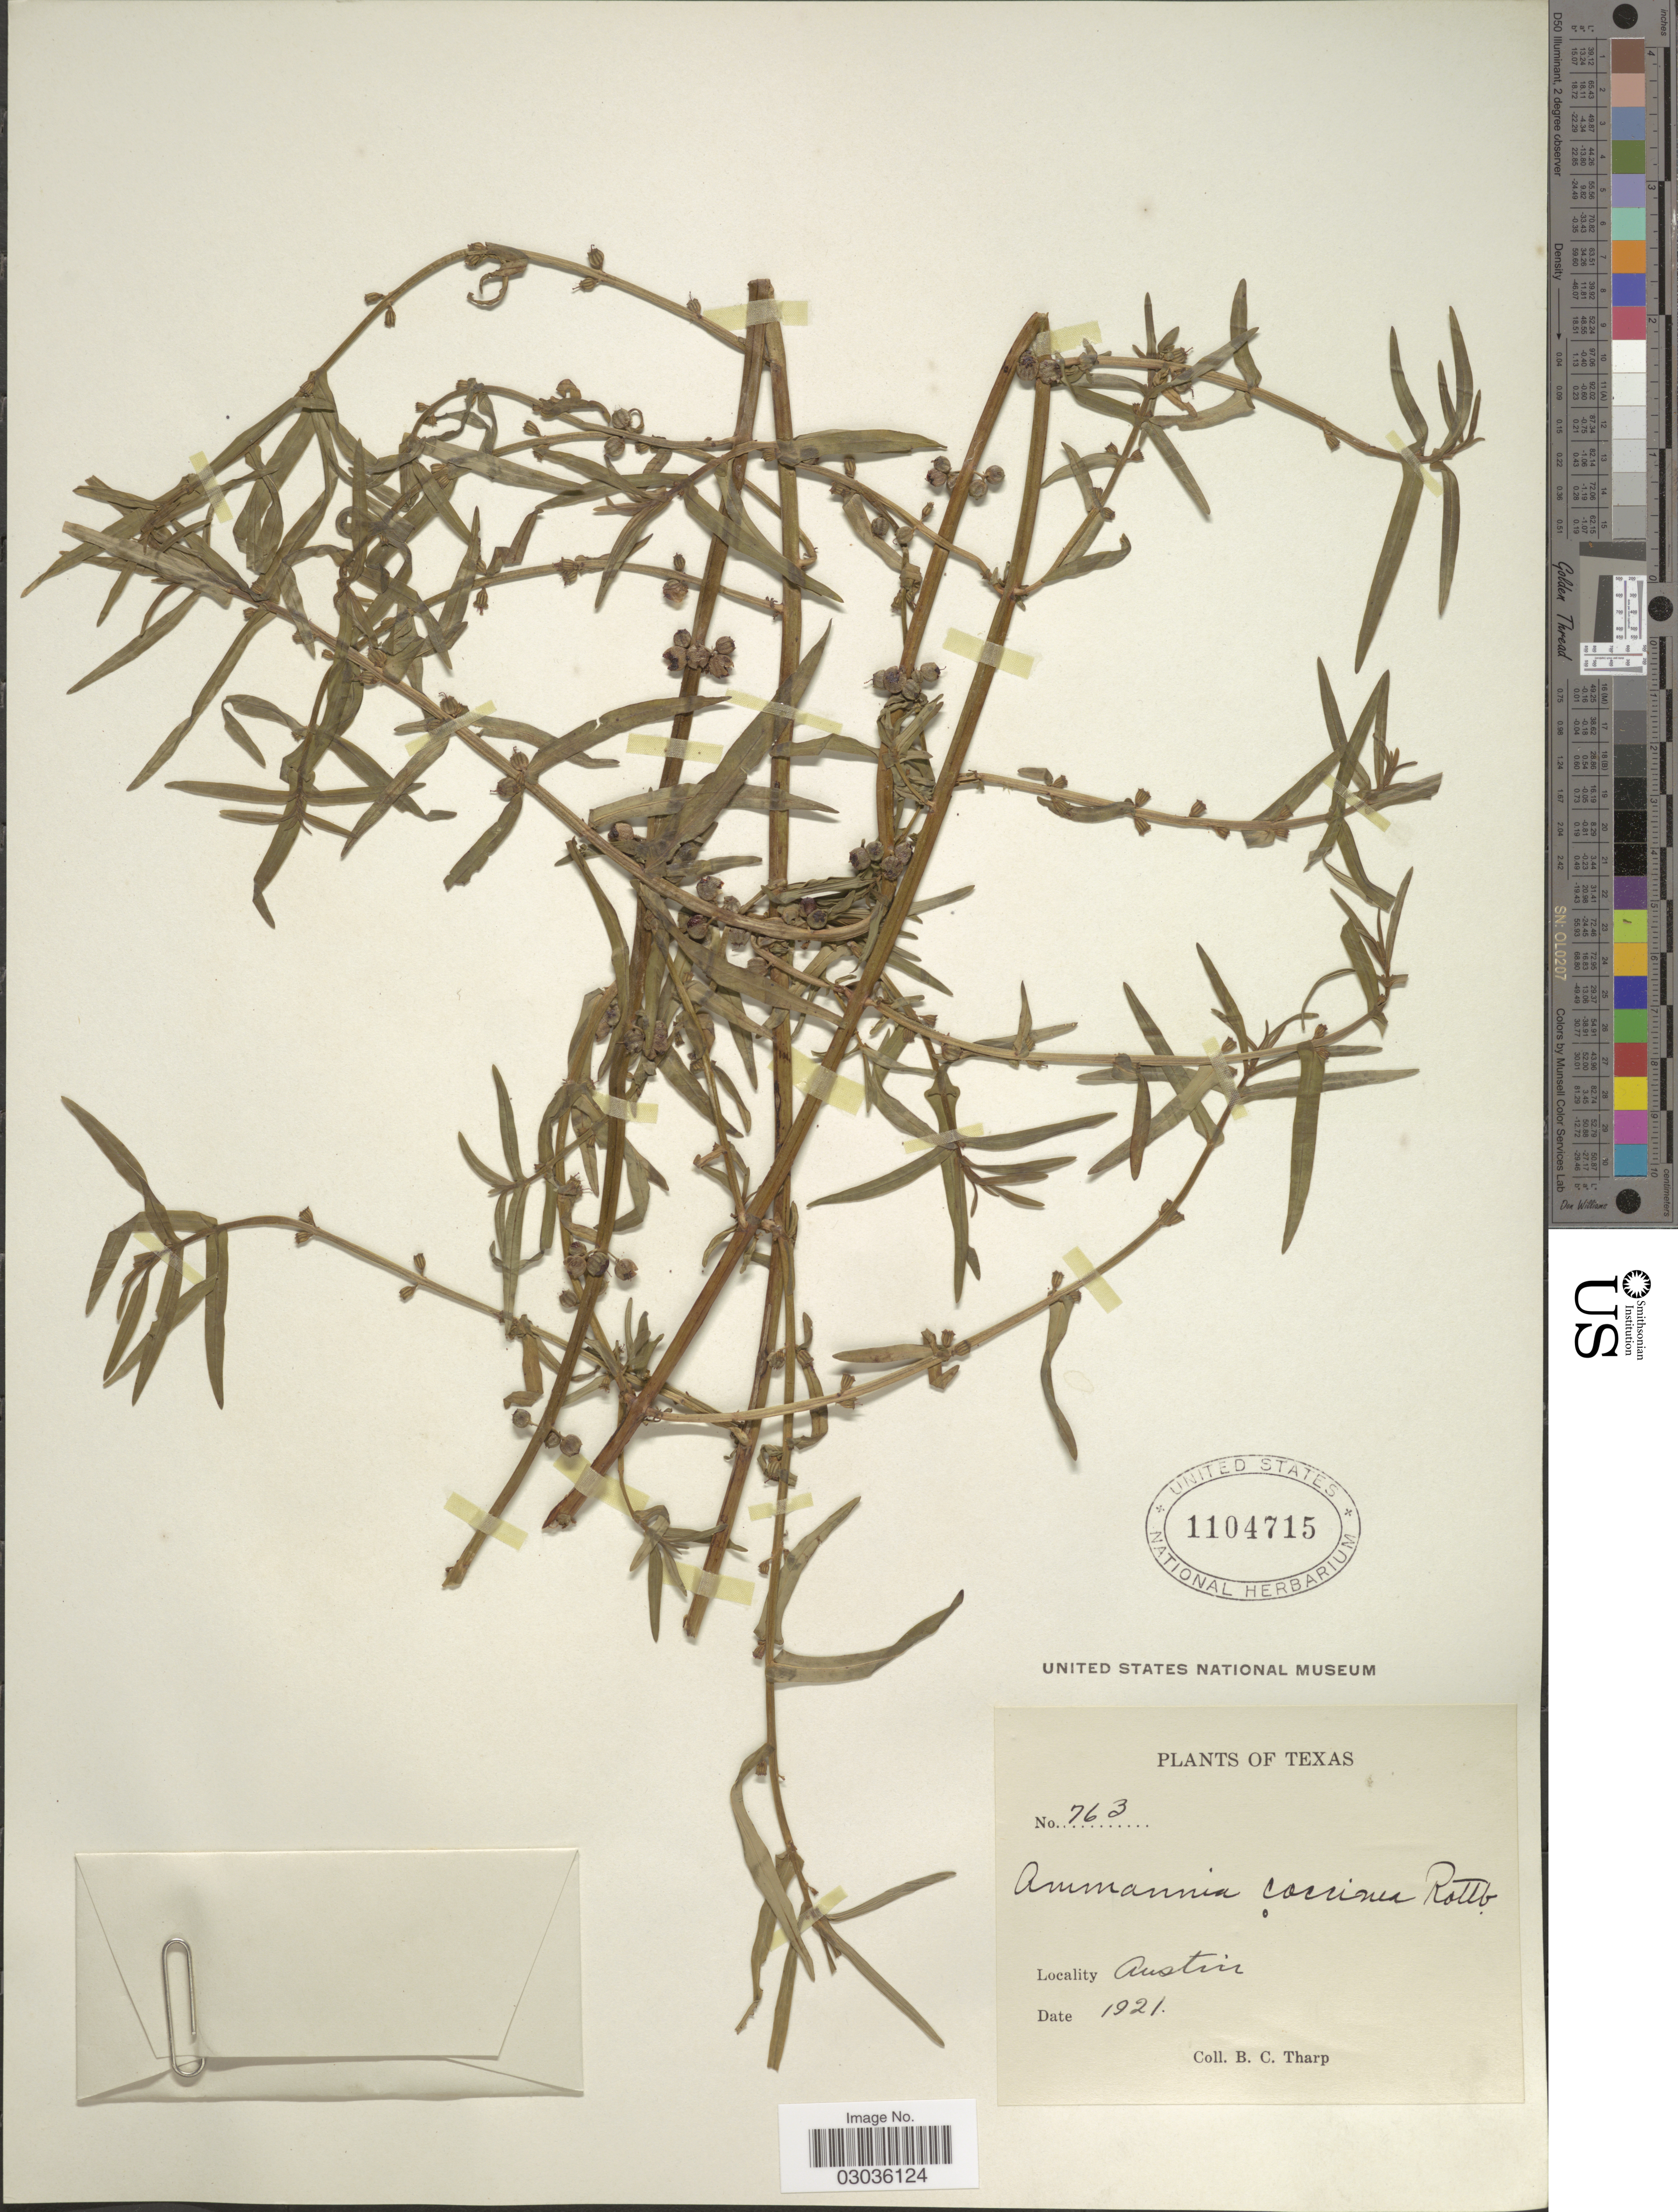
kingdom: Plantae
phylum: Tracheophyta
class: Magnoliopsida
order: Myrtales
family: Lythraceae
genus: Ammannia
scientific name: Ammannia coccinea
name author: Rottb.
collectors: B. C. Tharp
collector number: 763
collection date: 1921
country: United States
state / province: Texas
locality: Austin.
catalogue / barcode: US 1104715